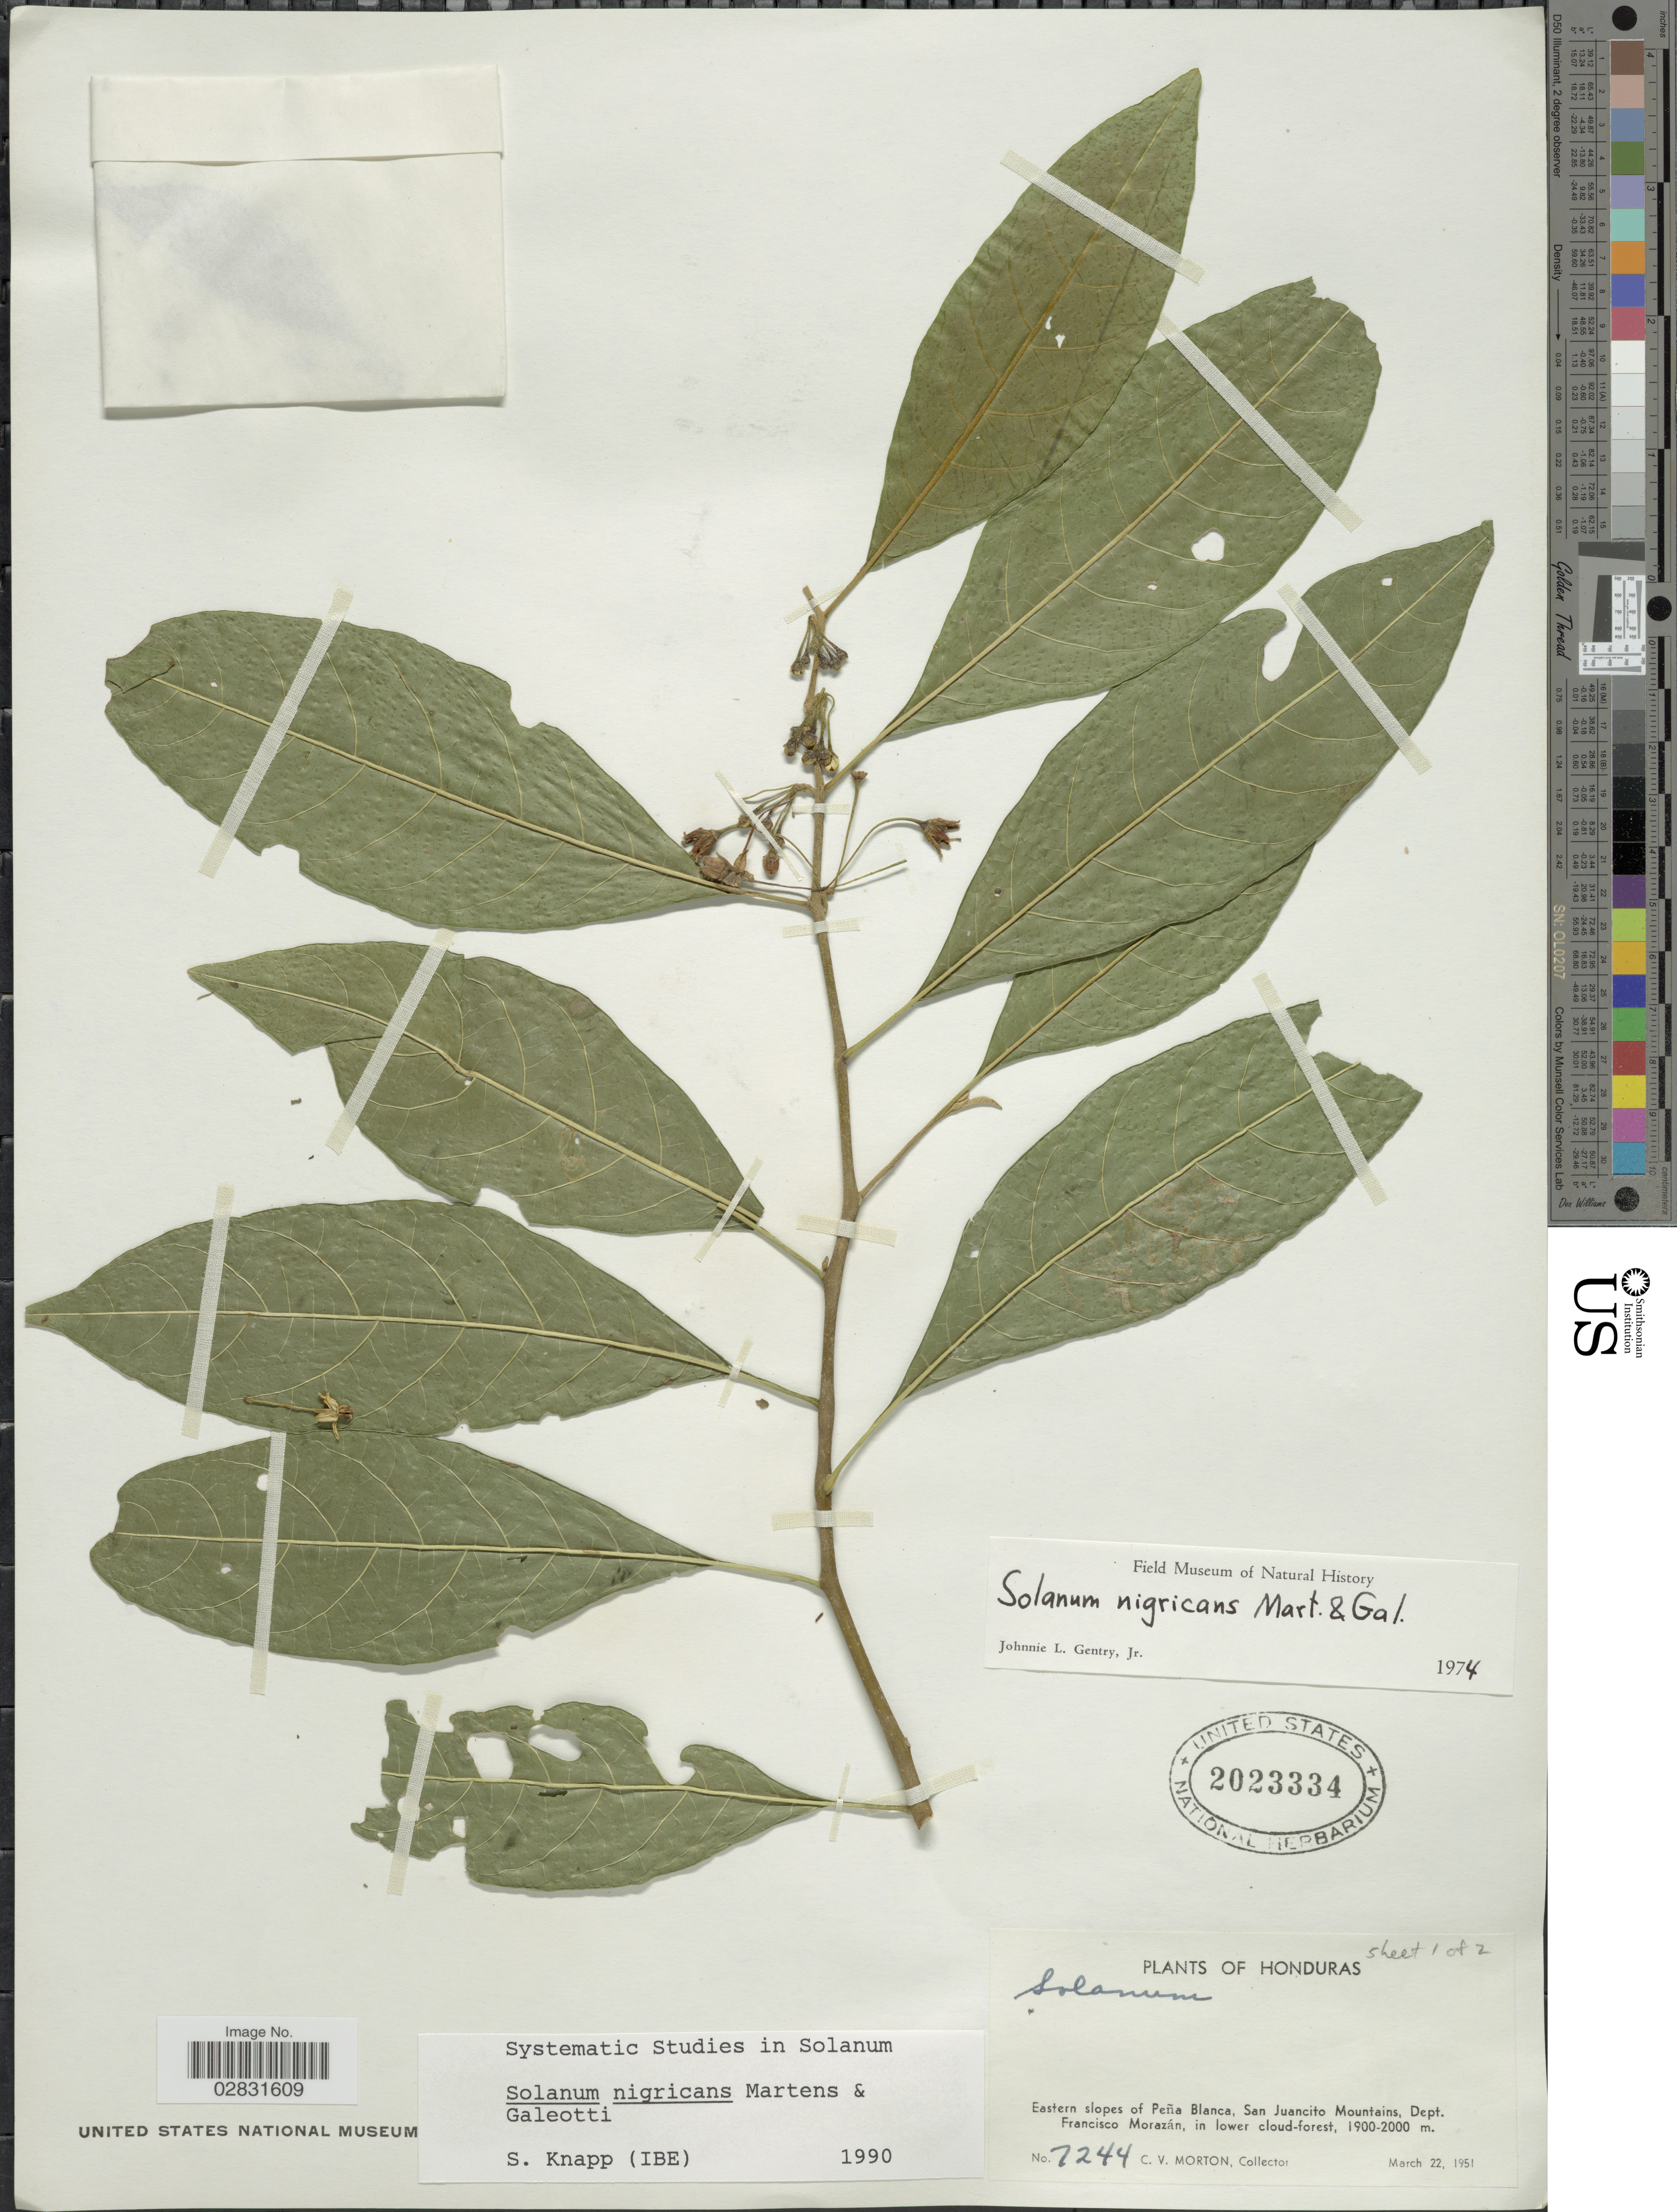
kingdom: Plantae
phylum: Tracheophyta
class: Magnoliopsida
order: Solanales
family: Solanaceae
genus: Solanum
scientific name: Solanum nigricans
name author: M. Martens & Galeotti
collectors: C. V. Morton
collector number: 7244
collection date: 1951-03-22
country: Honduras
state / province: Fco. Morazán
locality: Eastern slopes of Peña Blanca, San Juancito Mountains, Dept. Francisco Morazán.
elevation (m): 1900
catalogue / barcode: US 2023334